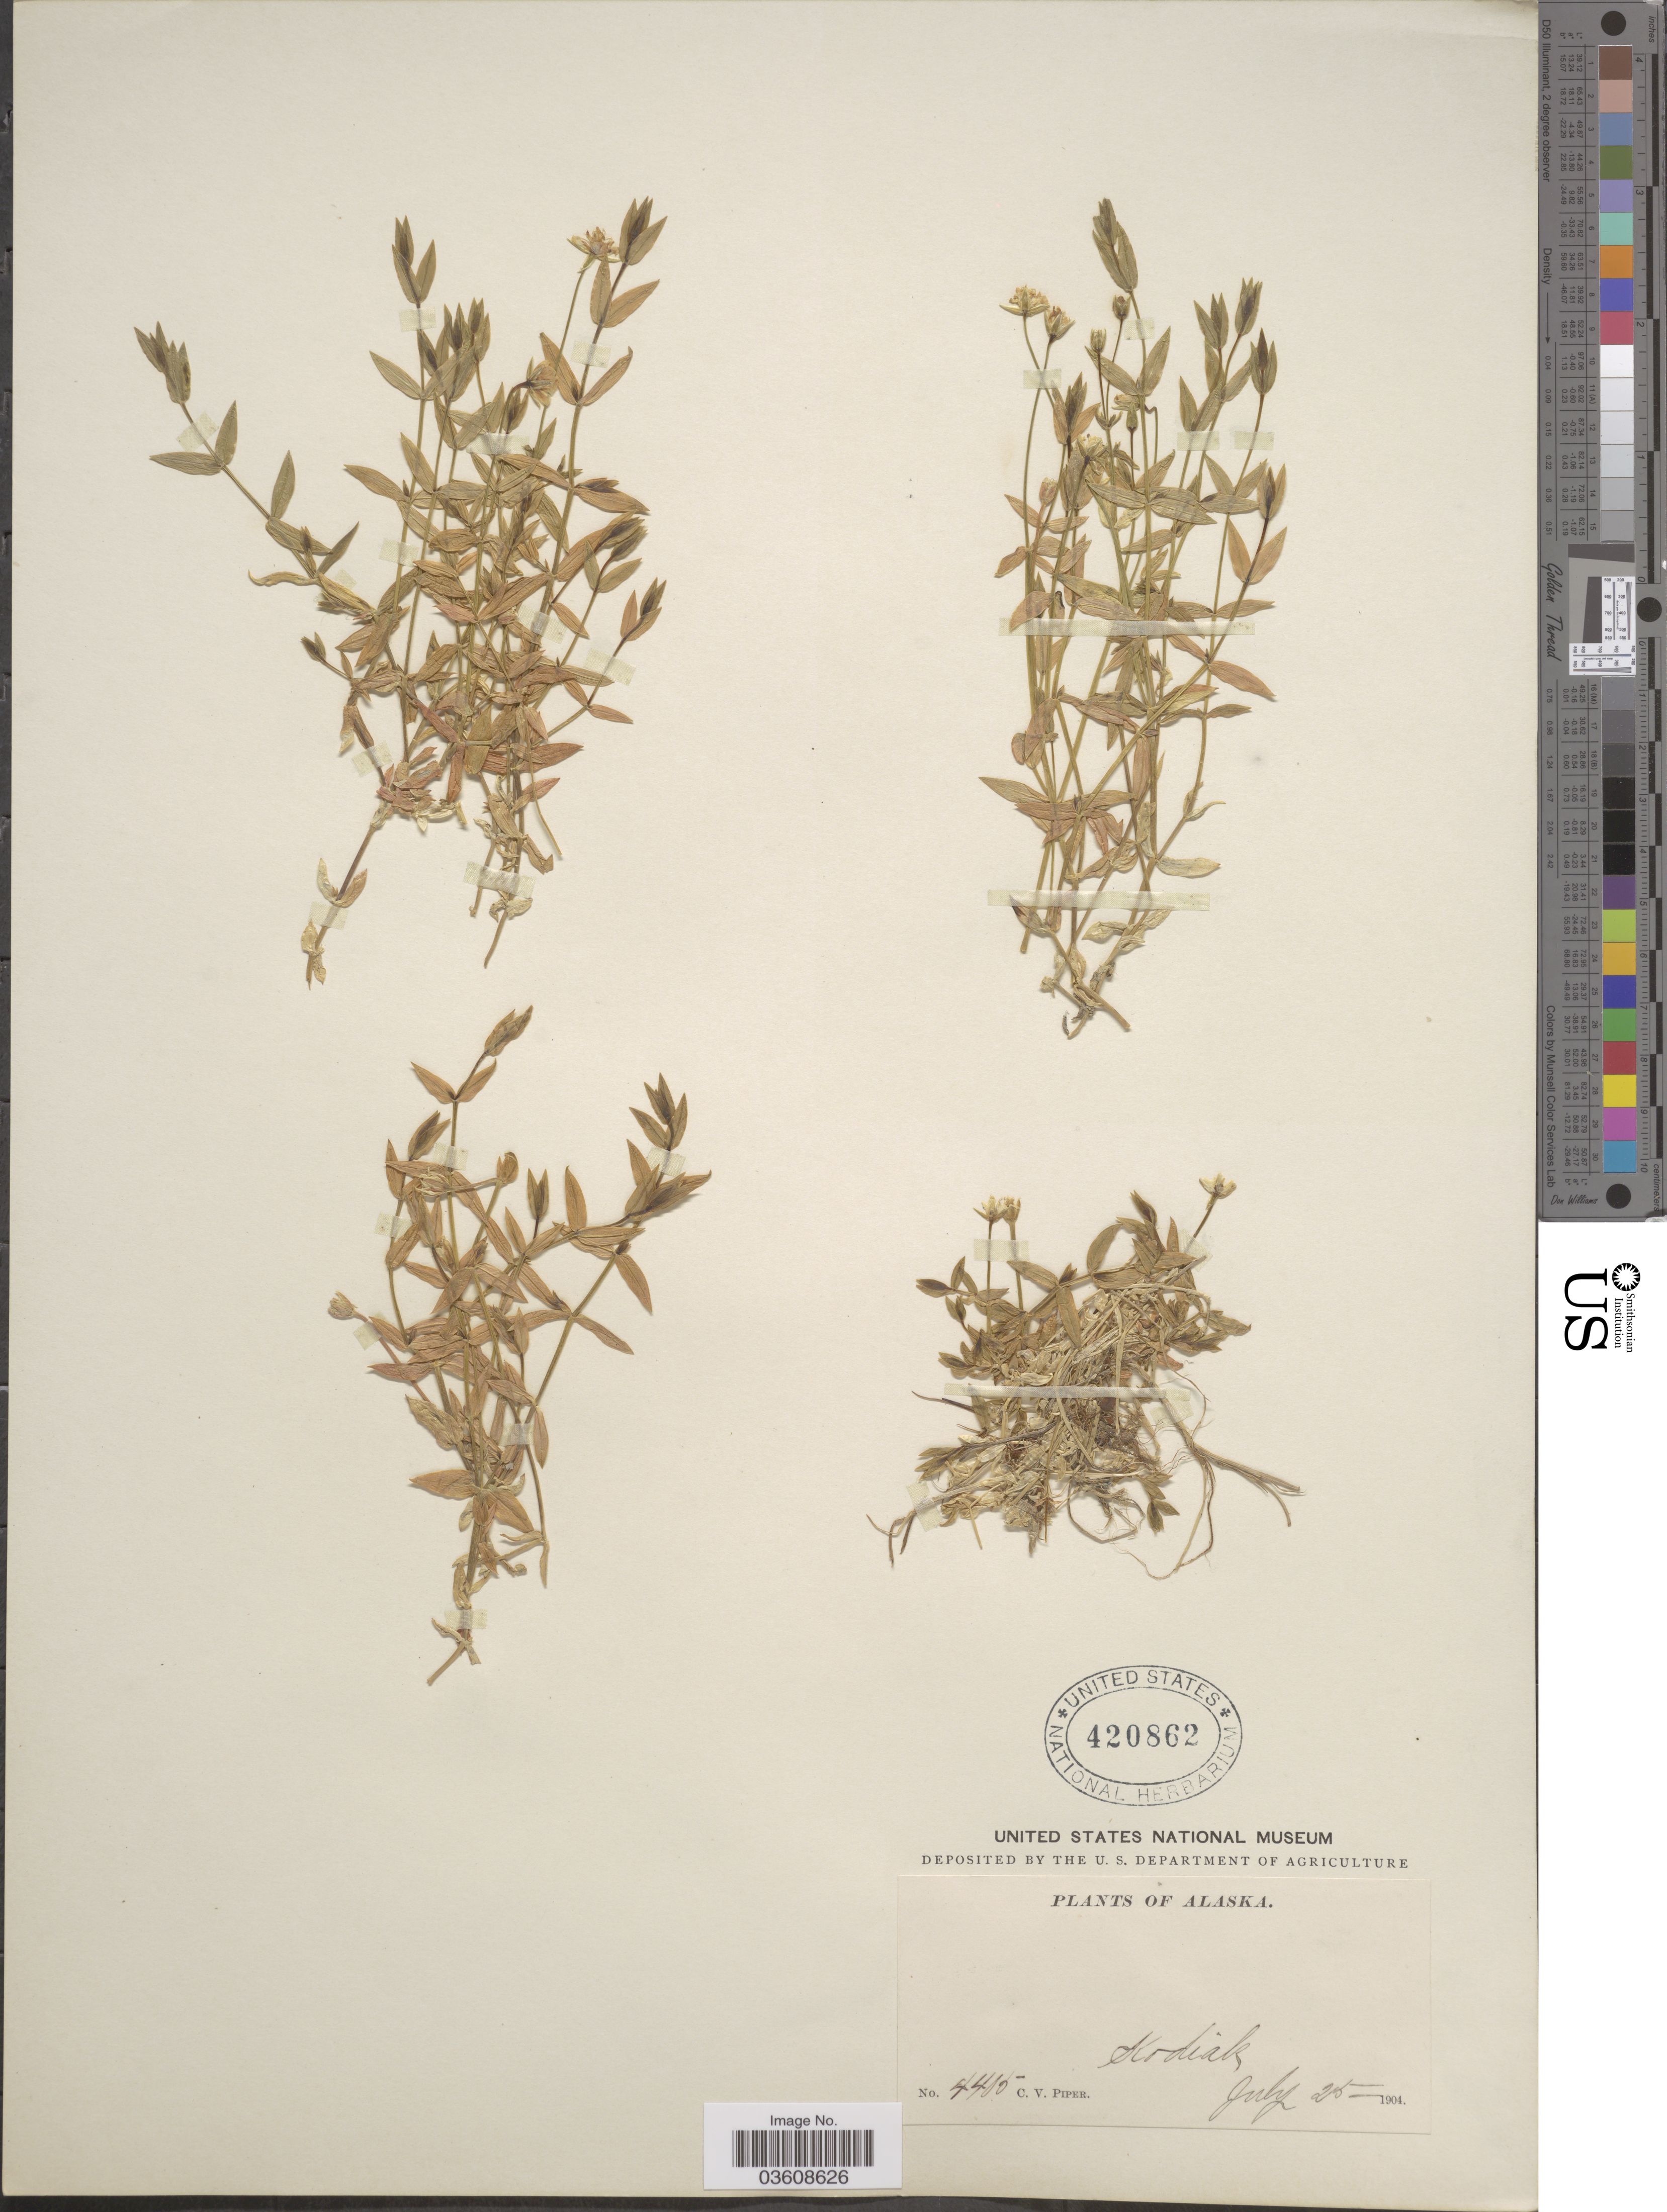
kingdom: Plantae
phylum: Tracheophyta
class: Magnoliopsida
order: Caryophyllales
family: Caryophyllaceae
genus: Stellaria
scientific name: Stellaria longipes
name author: Goldie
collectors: C. V. Piper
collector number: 4405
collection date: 1904-07-25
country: United States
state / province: Alaska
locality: Kodiak.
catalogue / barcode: US 420862